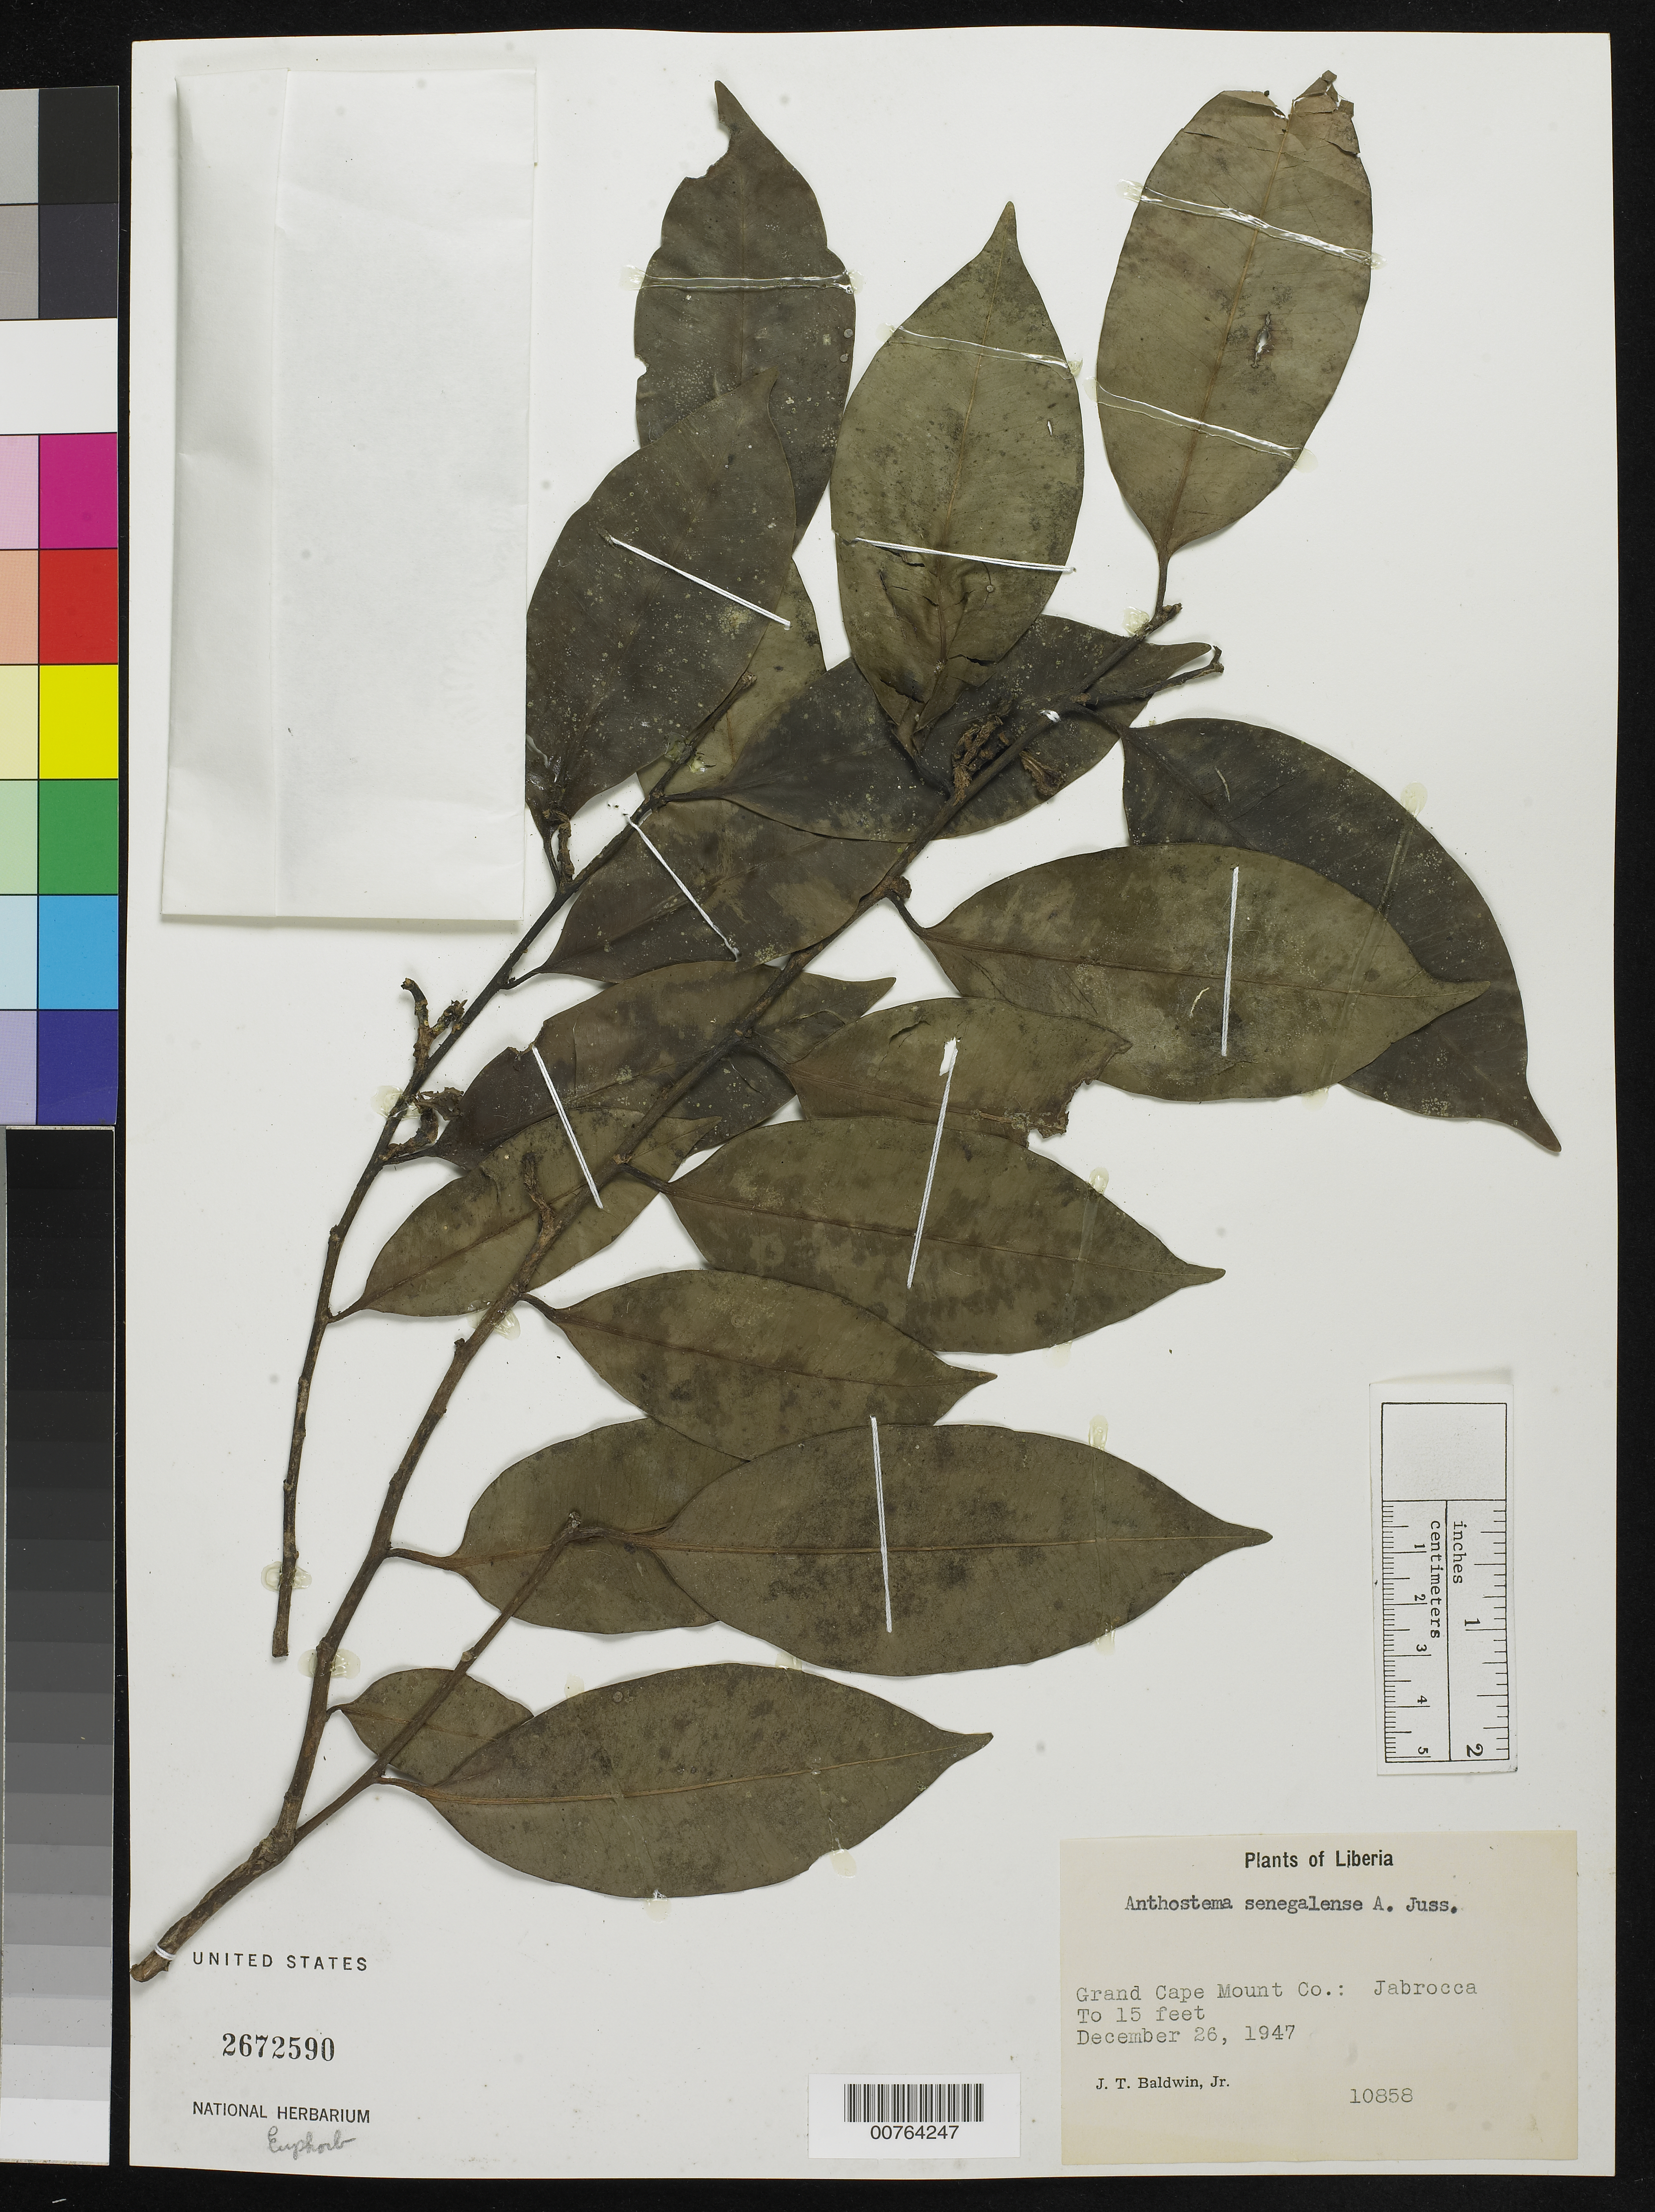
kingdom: Plantae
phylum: Tracheophyta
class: Magnoliopsida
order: Malpighiales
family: Euphorbiaceae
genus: Anthostema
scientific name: Anthostema senegalense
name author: A. Juss.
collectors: J. T. Baldwin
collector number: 10858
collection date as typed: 26 Dec 1947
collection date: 1947-12-26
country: Liberia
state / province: Grand Cape Mount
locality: Jabrocca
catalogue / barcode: US 2672590